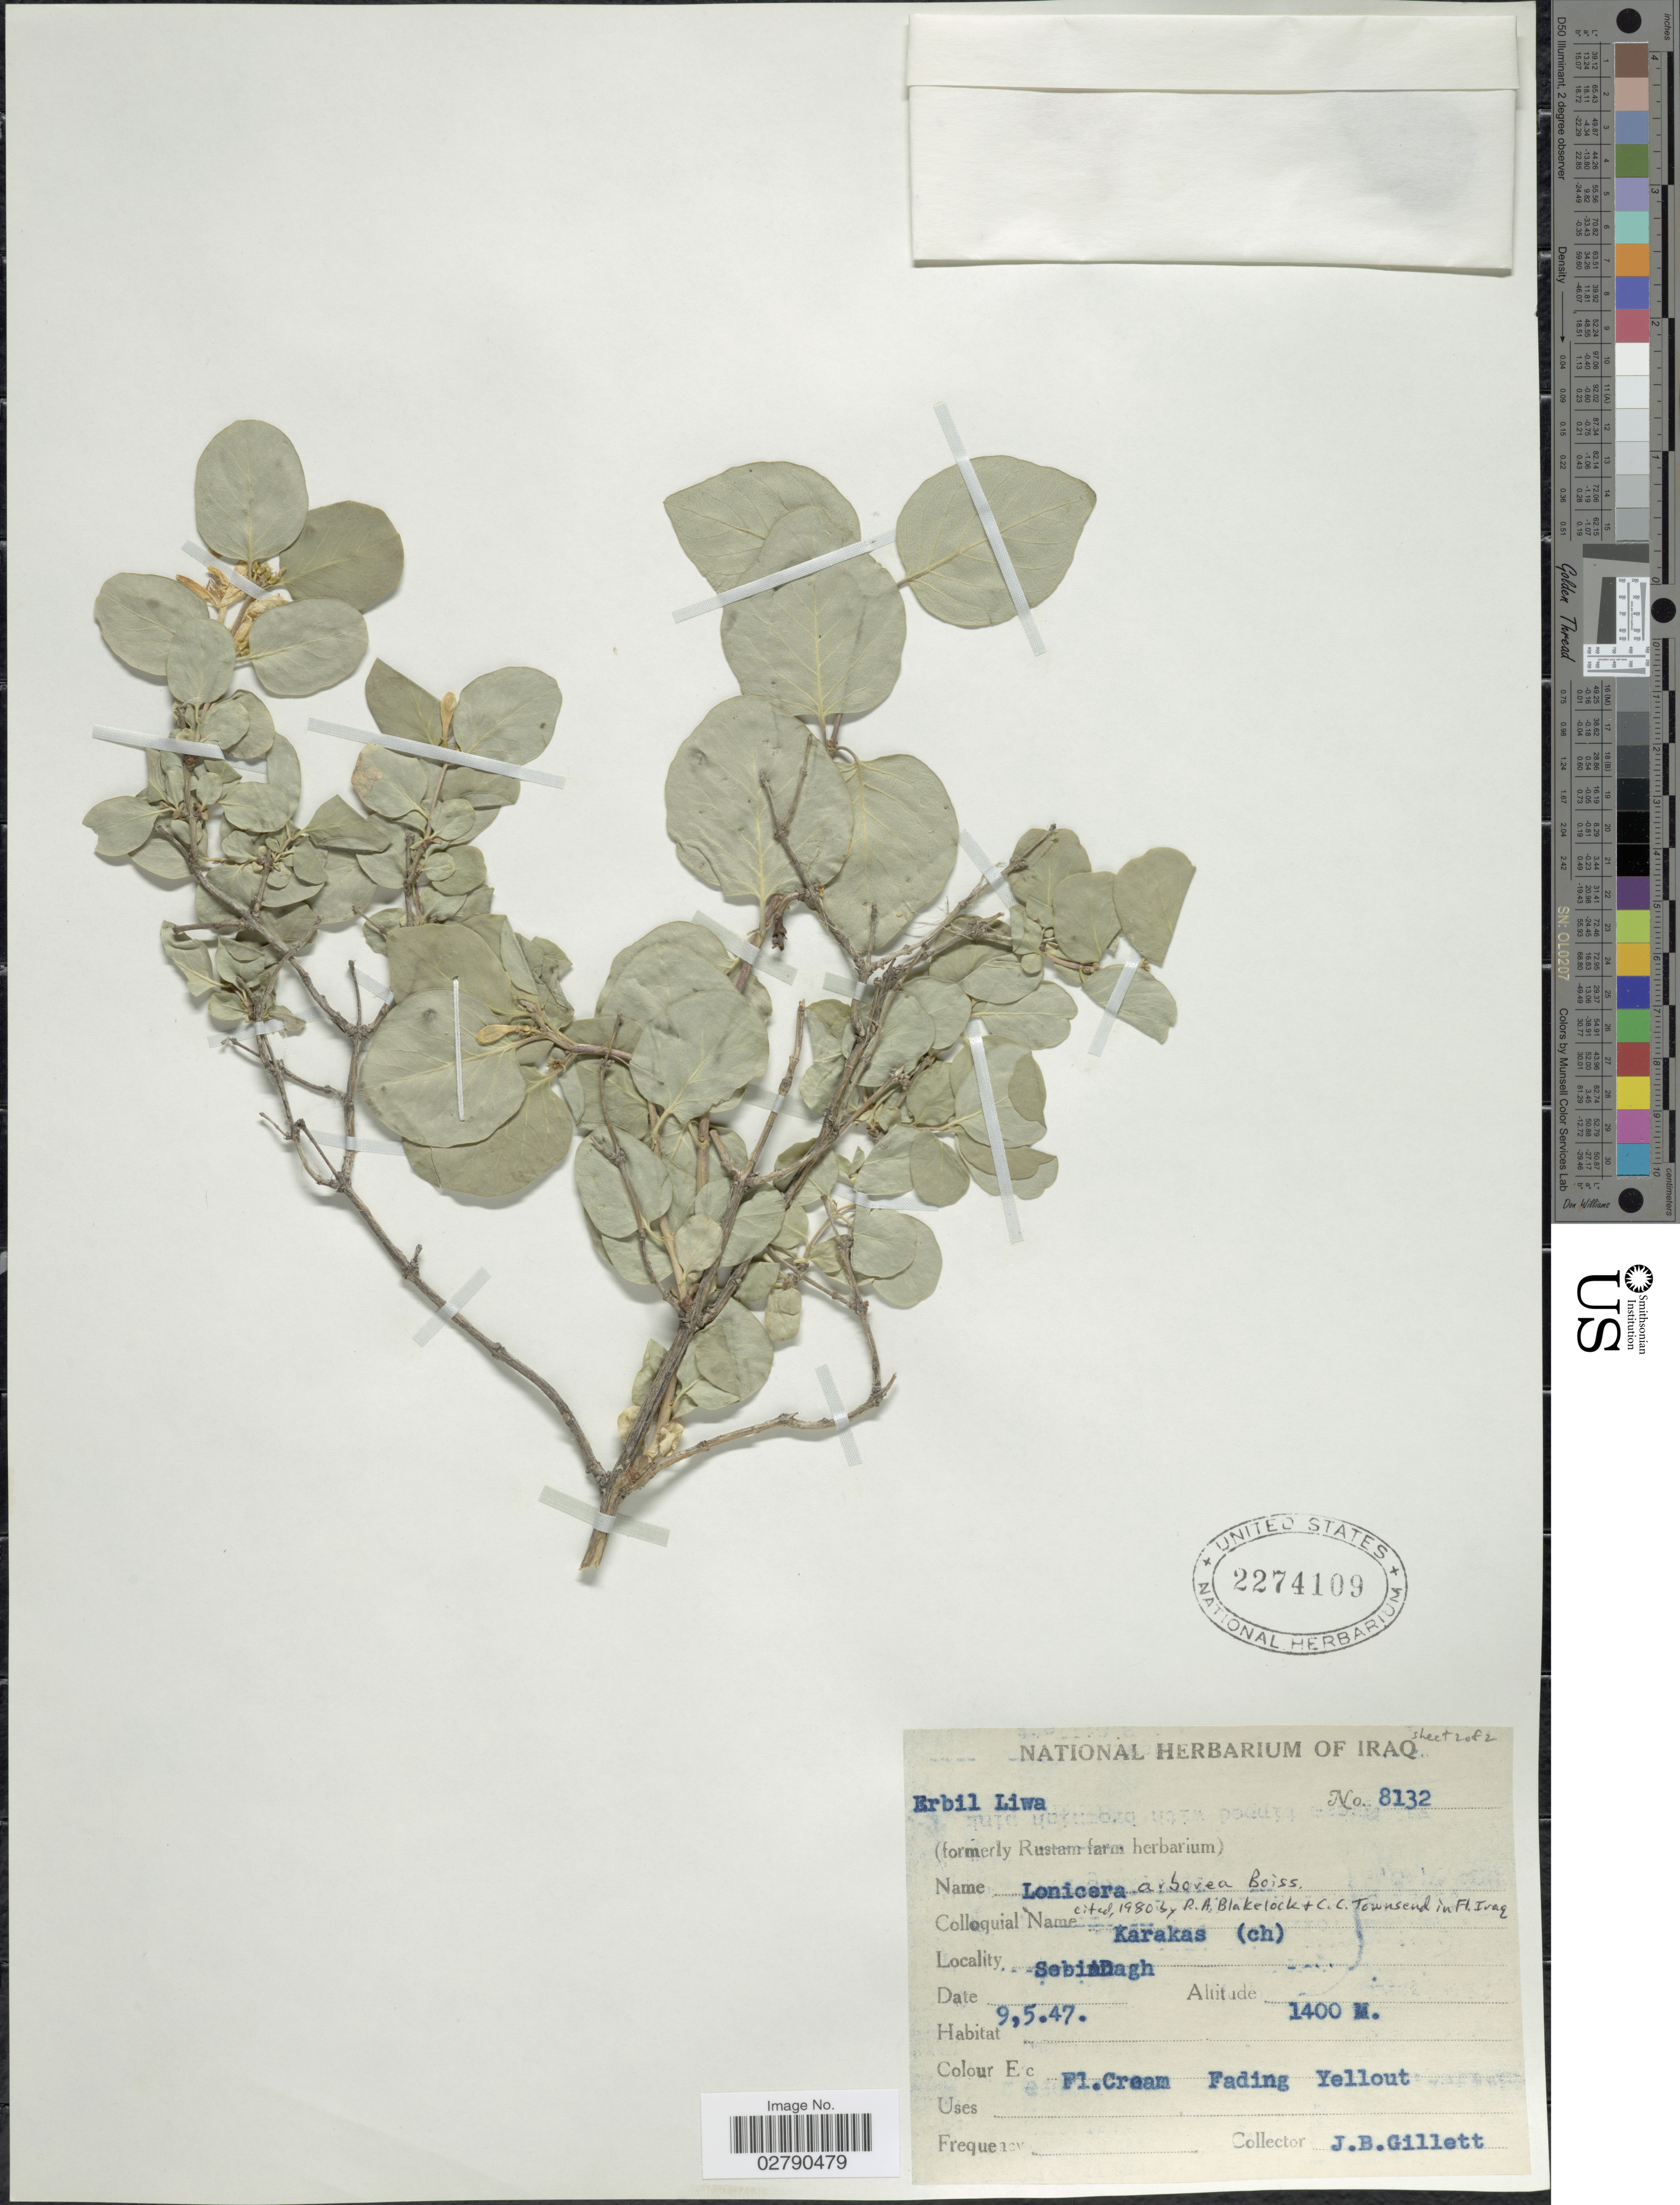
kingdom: Plantae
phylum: Tracheophyta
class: Magnoliopsida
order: Dipsacales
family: Caprifoliaceae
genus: Lonicera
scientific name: Lonicera arborea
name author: Boiss.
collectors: J. B. Gillett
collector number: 8132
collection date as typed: Transcribed d/m/y: 9/5/47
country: Iraq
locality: Sebin Dagh [interpreted]. Erbil Liwa.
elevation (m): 1400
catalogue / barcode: US 2274109